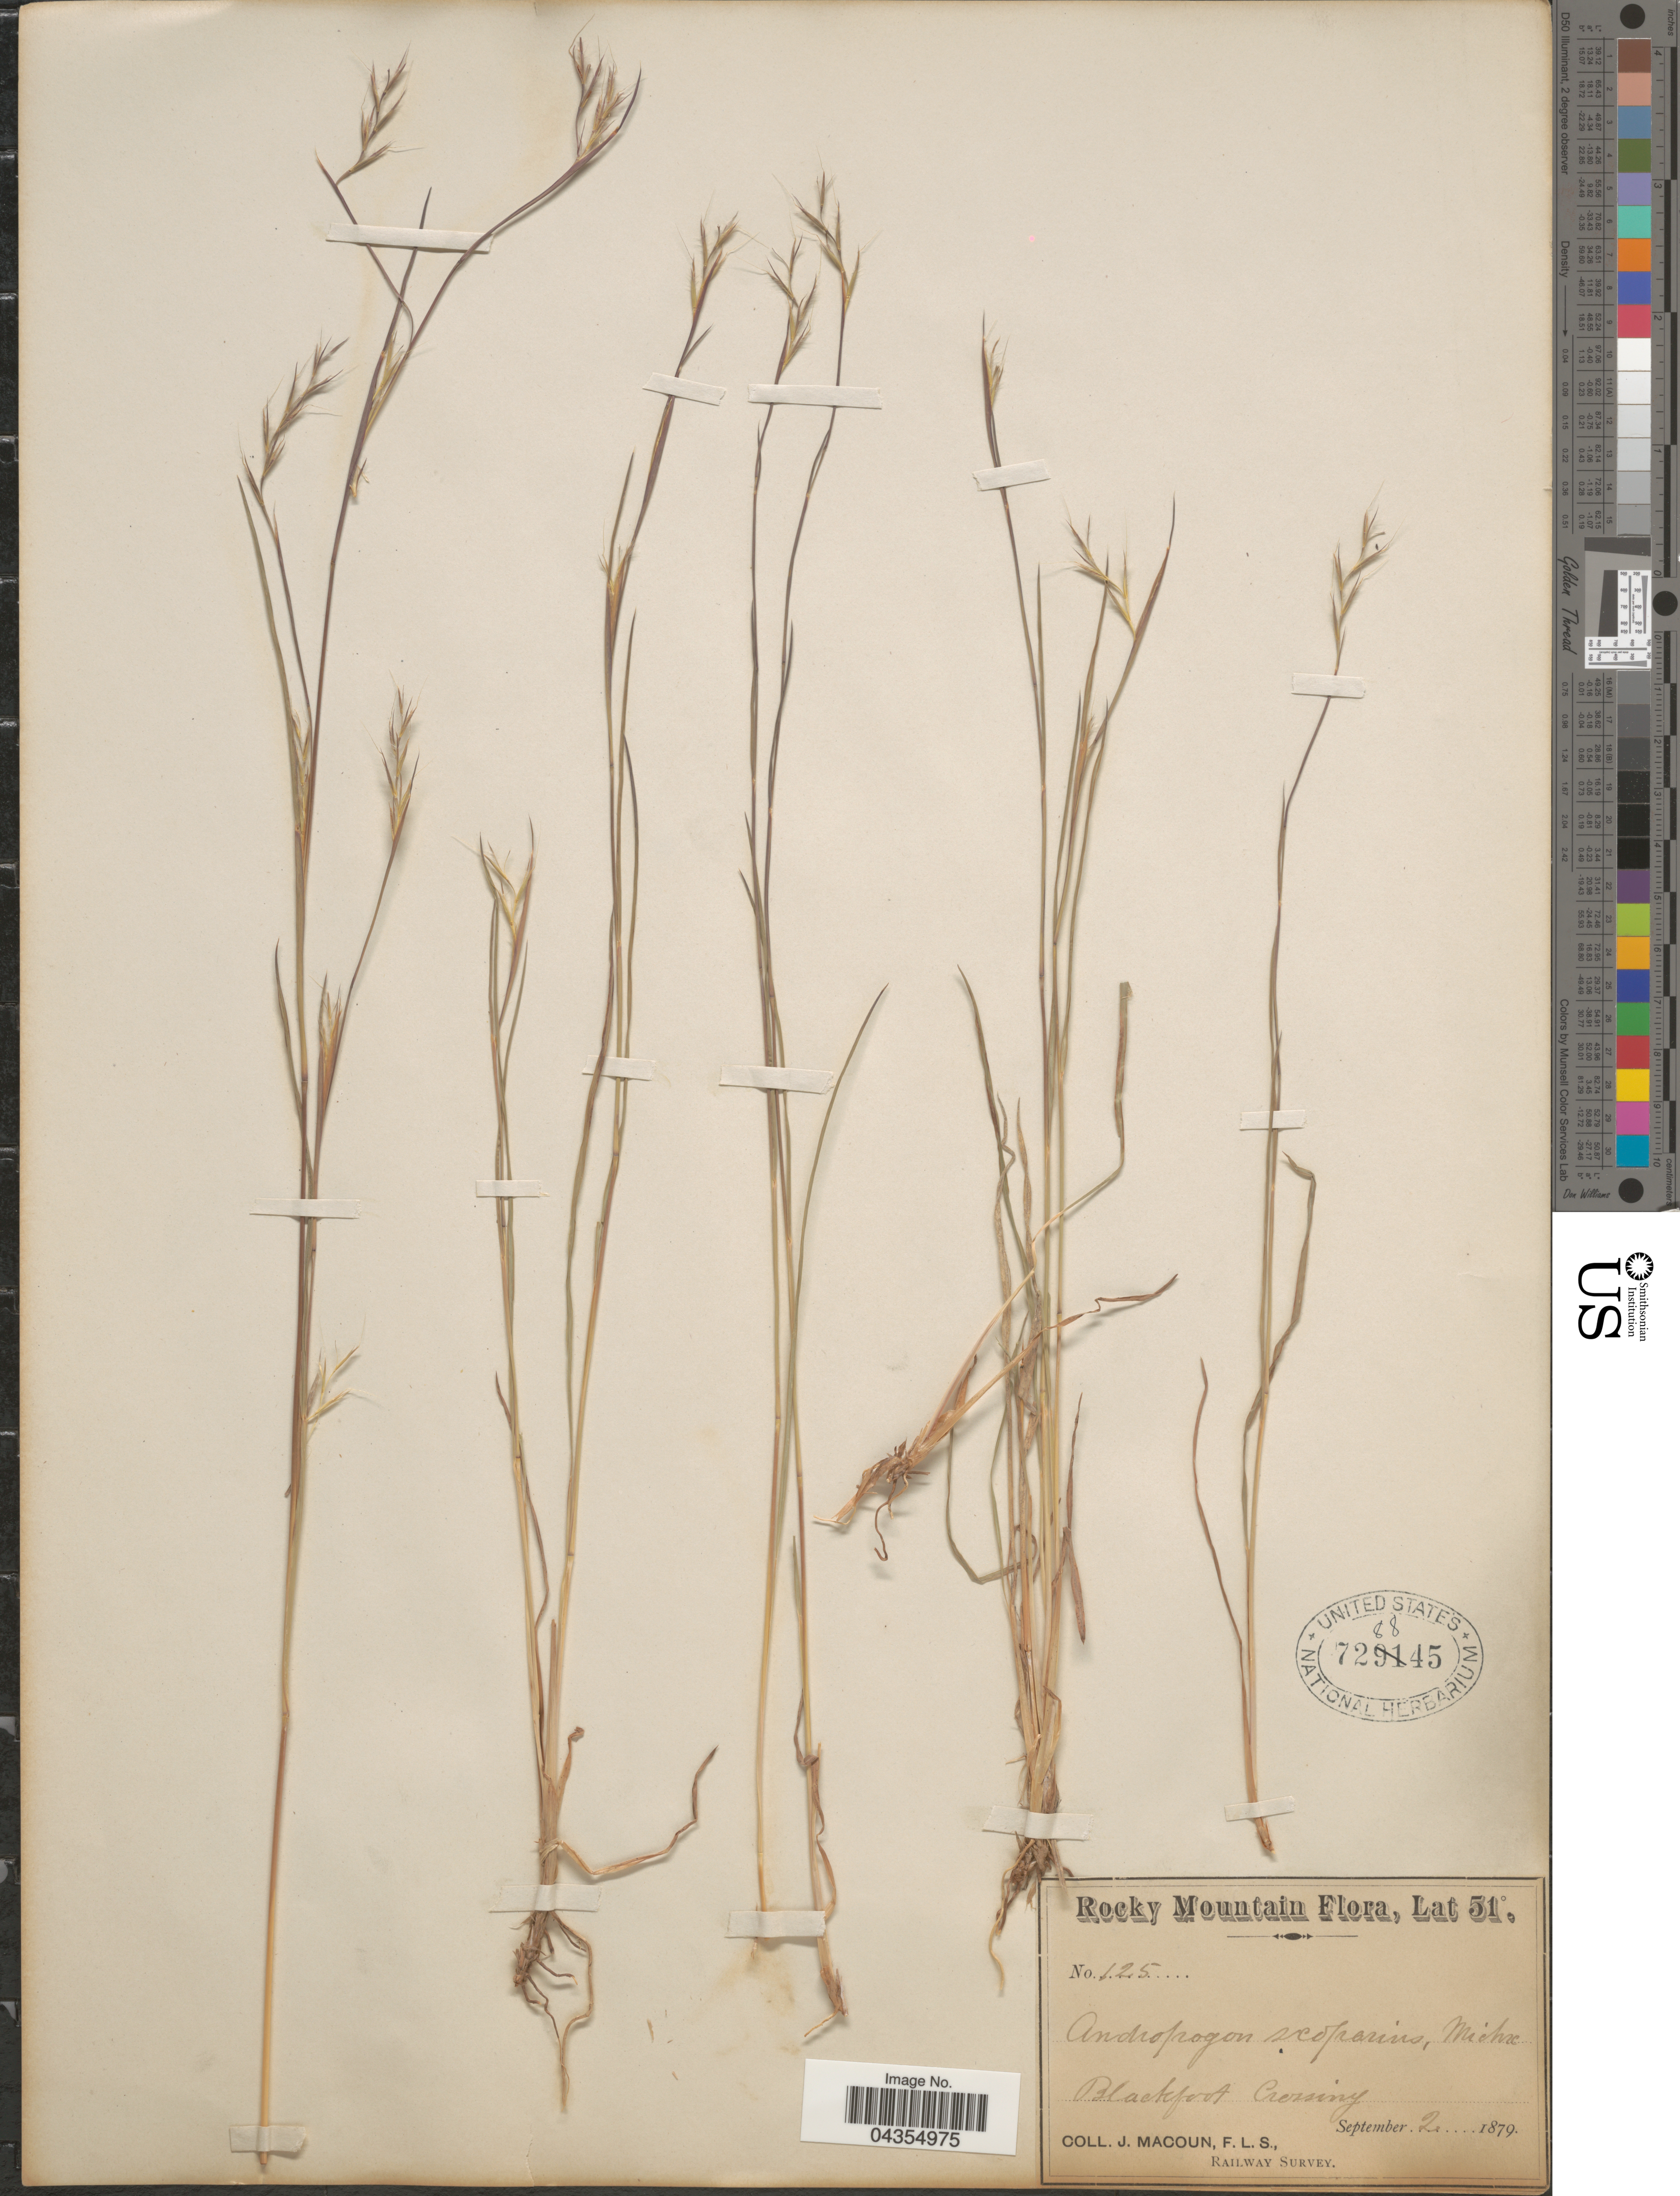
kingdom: Plantae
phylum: Tracheophyta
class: Liliopsida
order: Poales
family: Poaceae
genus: Schizachyrium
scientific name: Schizachyrium sanguineum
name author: (Retz.) Alston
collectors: J. Macoun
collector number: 125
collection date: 1879-09-02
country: Canada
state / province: Alberta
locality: Rocky Mountain. Blackfoot Crossing. Railway Survey.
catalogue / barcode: US 728845